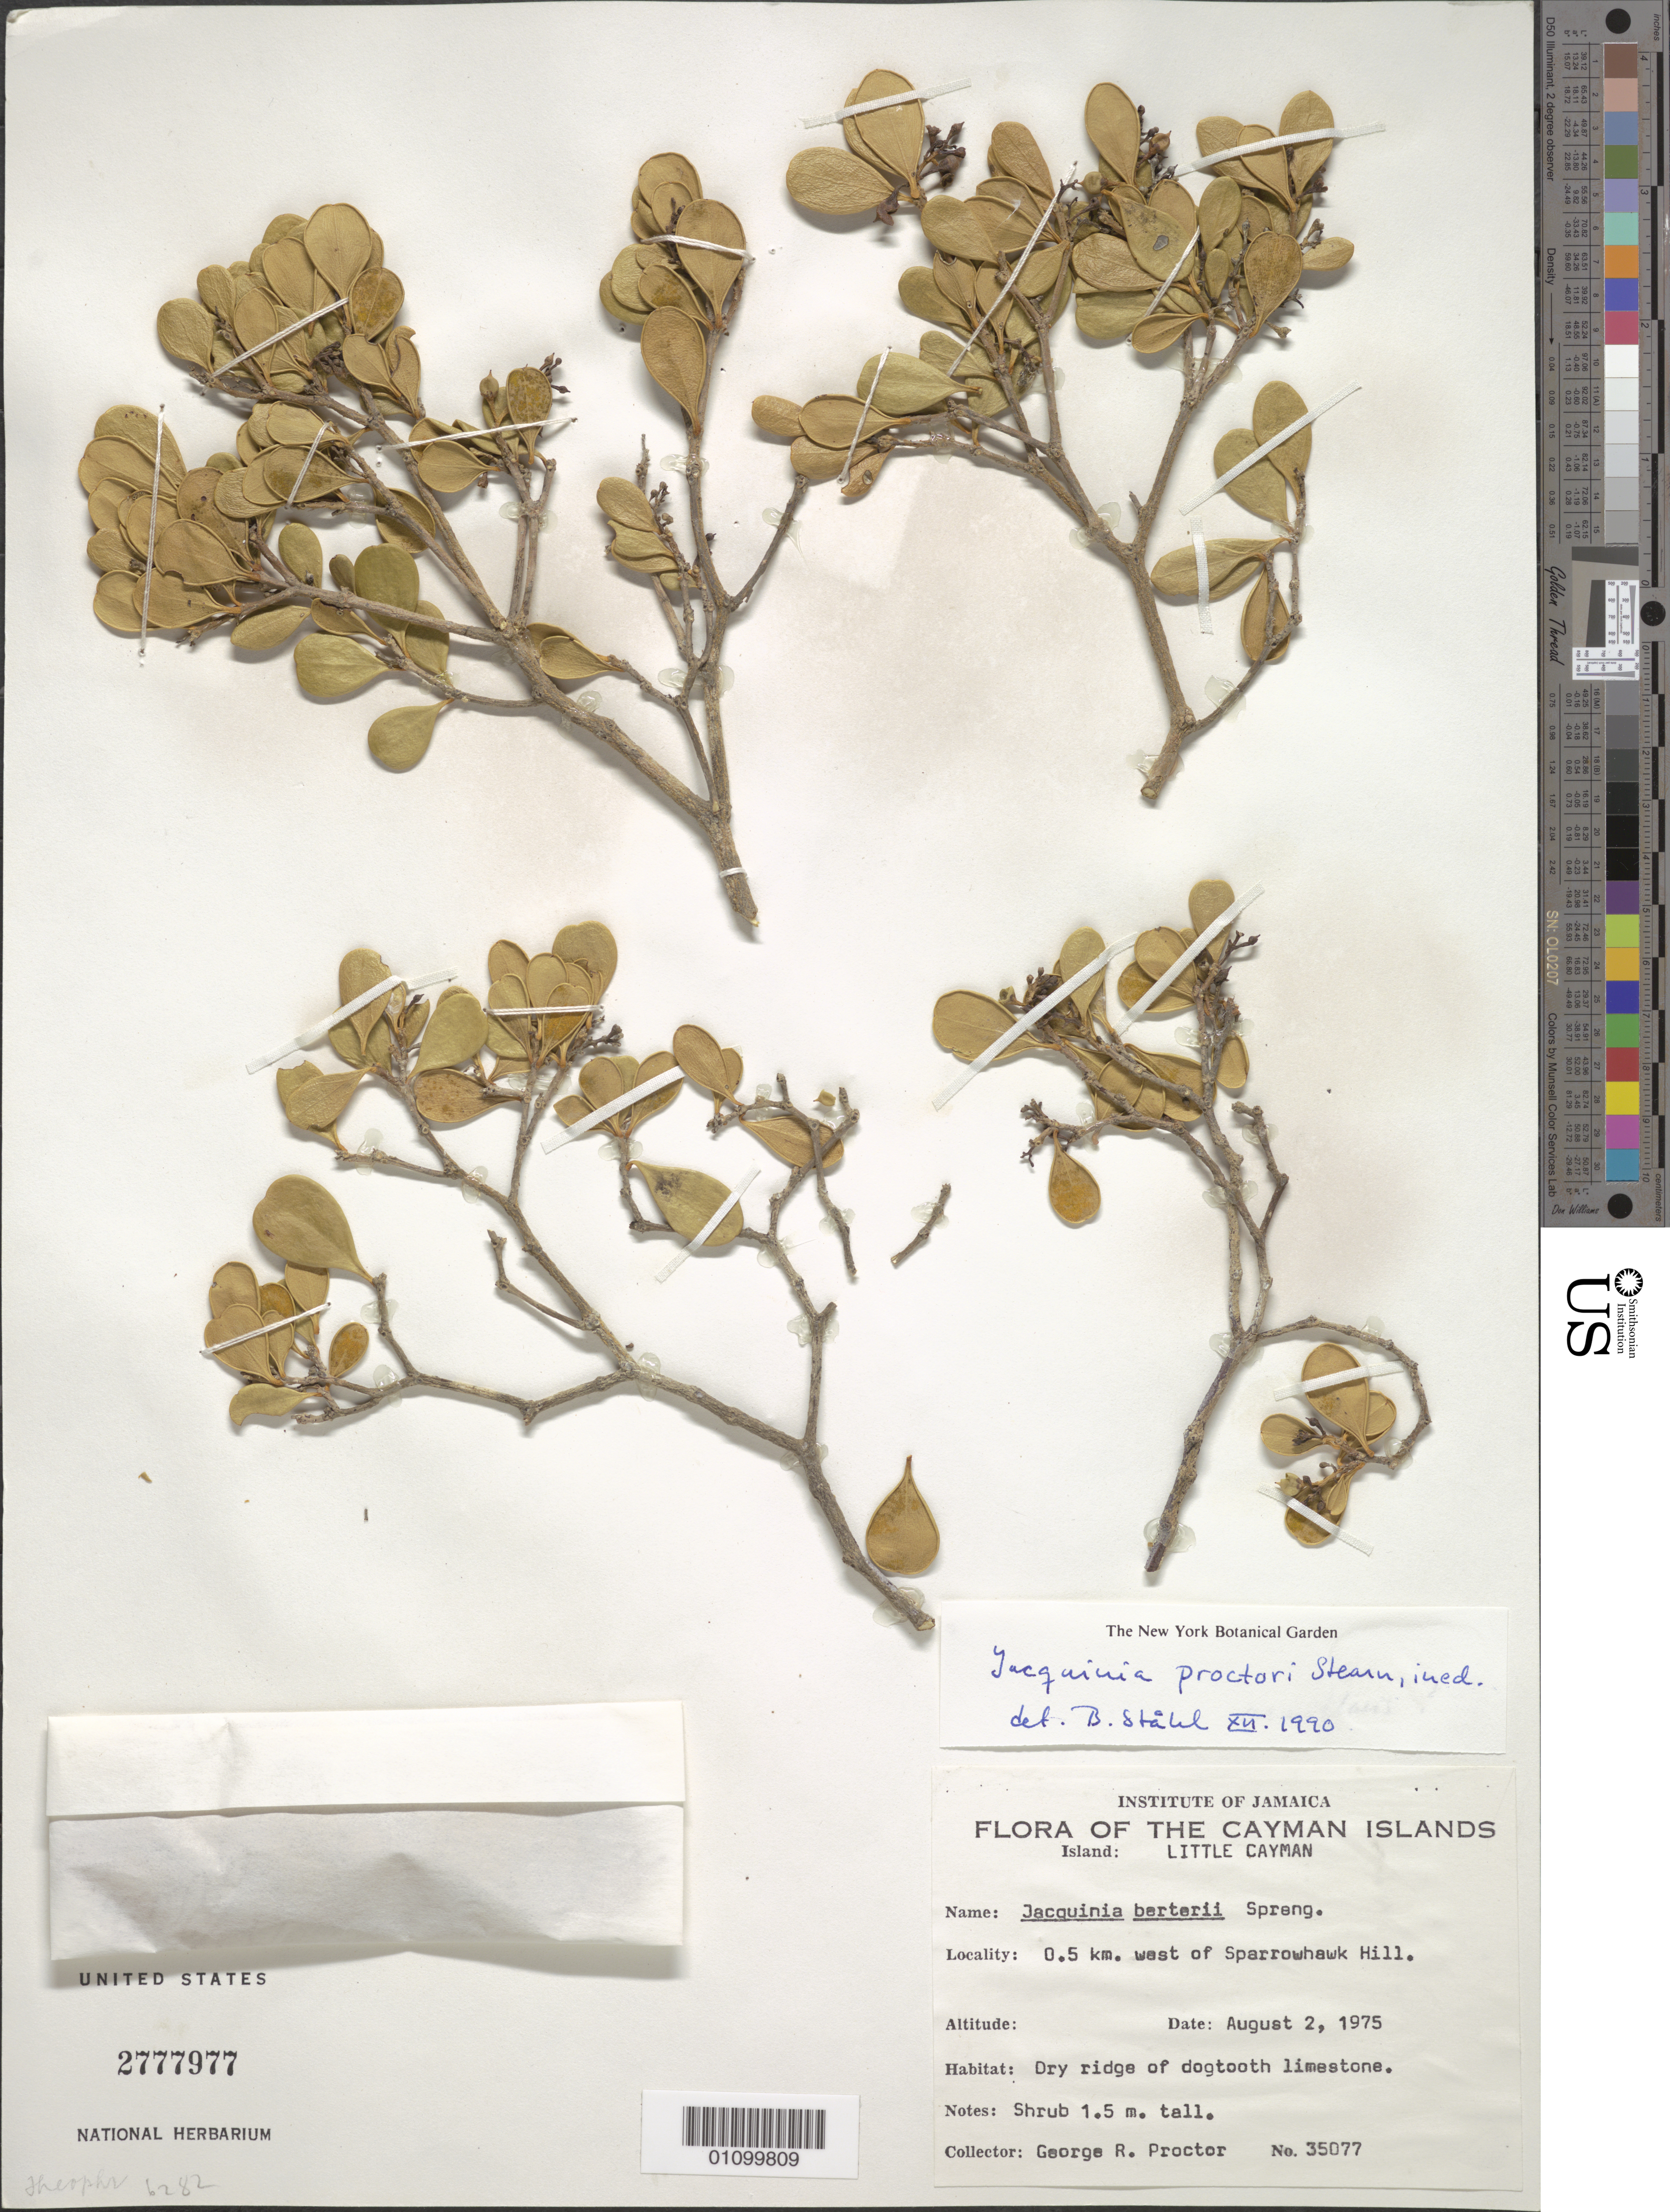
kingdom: Plantae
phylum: Tracheophyta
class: Magnoliopsida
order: Ericales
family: Primulaceae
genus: Jacquinia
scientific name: Jacquinia proctorii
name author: Stearn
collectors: G. R. Proctor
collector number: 35077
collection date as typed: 02 Aug 1975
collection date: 1975-08-02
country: Cayman Islands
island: Little Cayman I.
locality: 0.5 km W of Sparrowhawk Hill. Dry ridge of dogtooth limestone.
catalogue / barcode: US 2777977